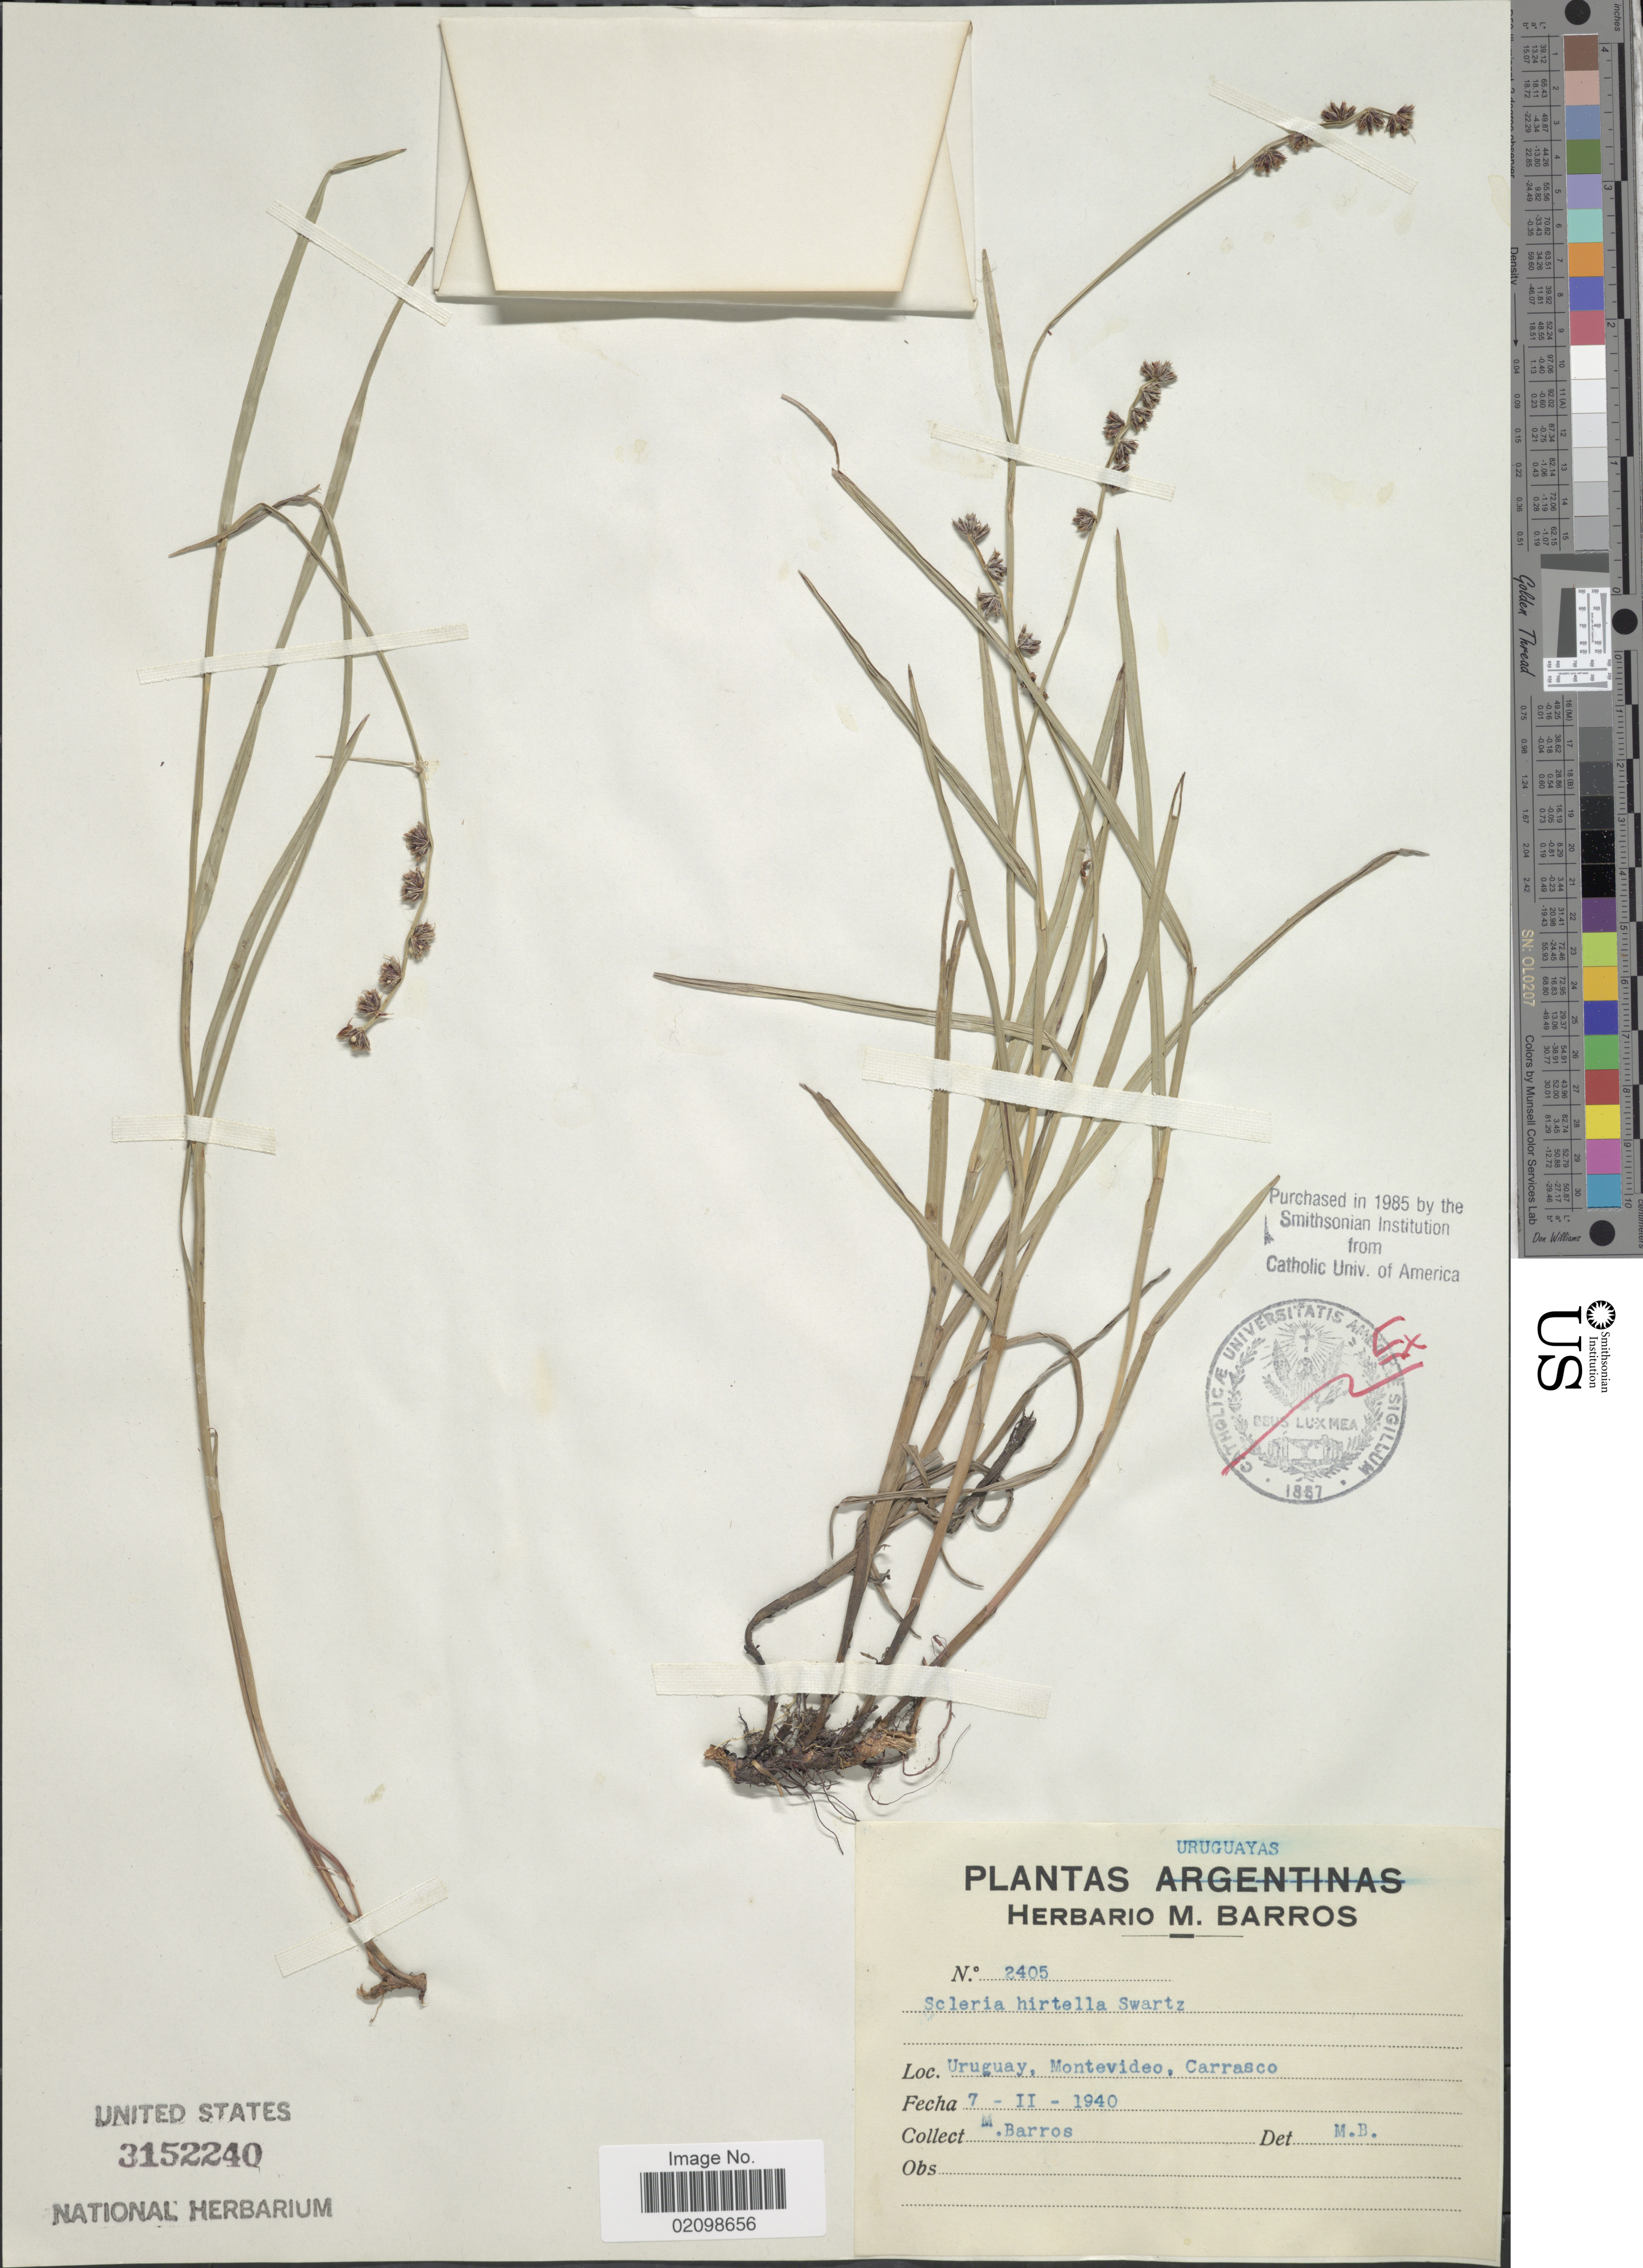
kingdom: Plantae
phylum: Tracheophyta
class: Liliopsida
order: Poales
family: Cyperaceae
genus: Scleria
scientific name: Scleria distans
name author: Poir.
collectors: M. Barros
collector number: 2405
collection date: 1940-02-07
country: Uruguay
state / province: Montevideo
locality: Uruguay, Montevideo, Carrasco.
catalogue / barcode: US 3152240